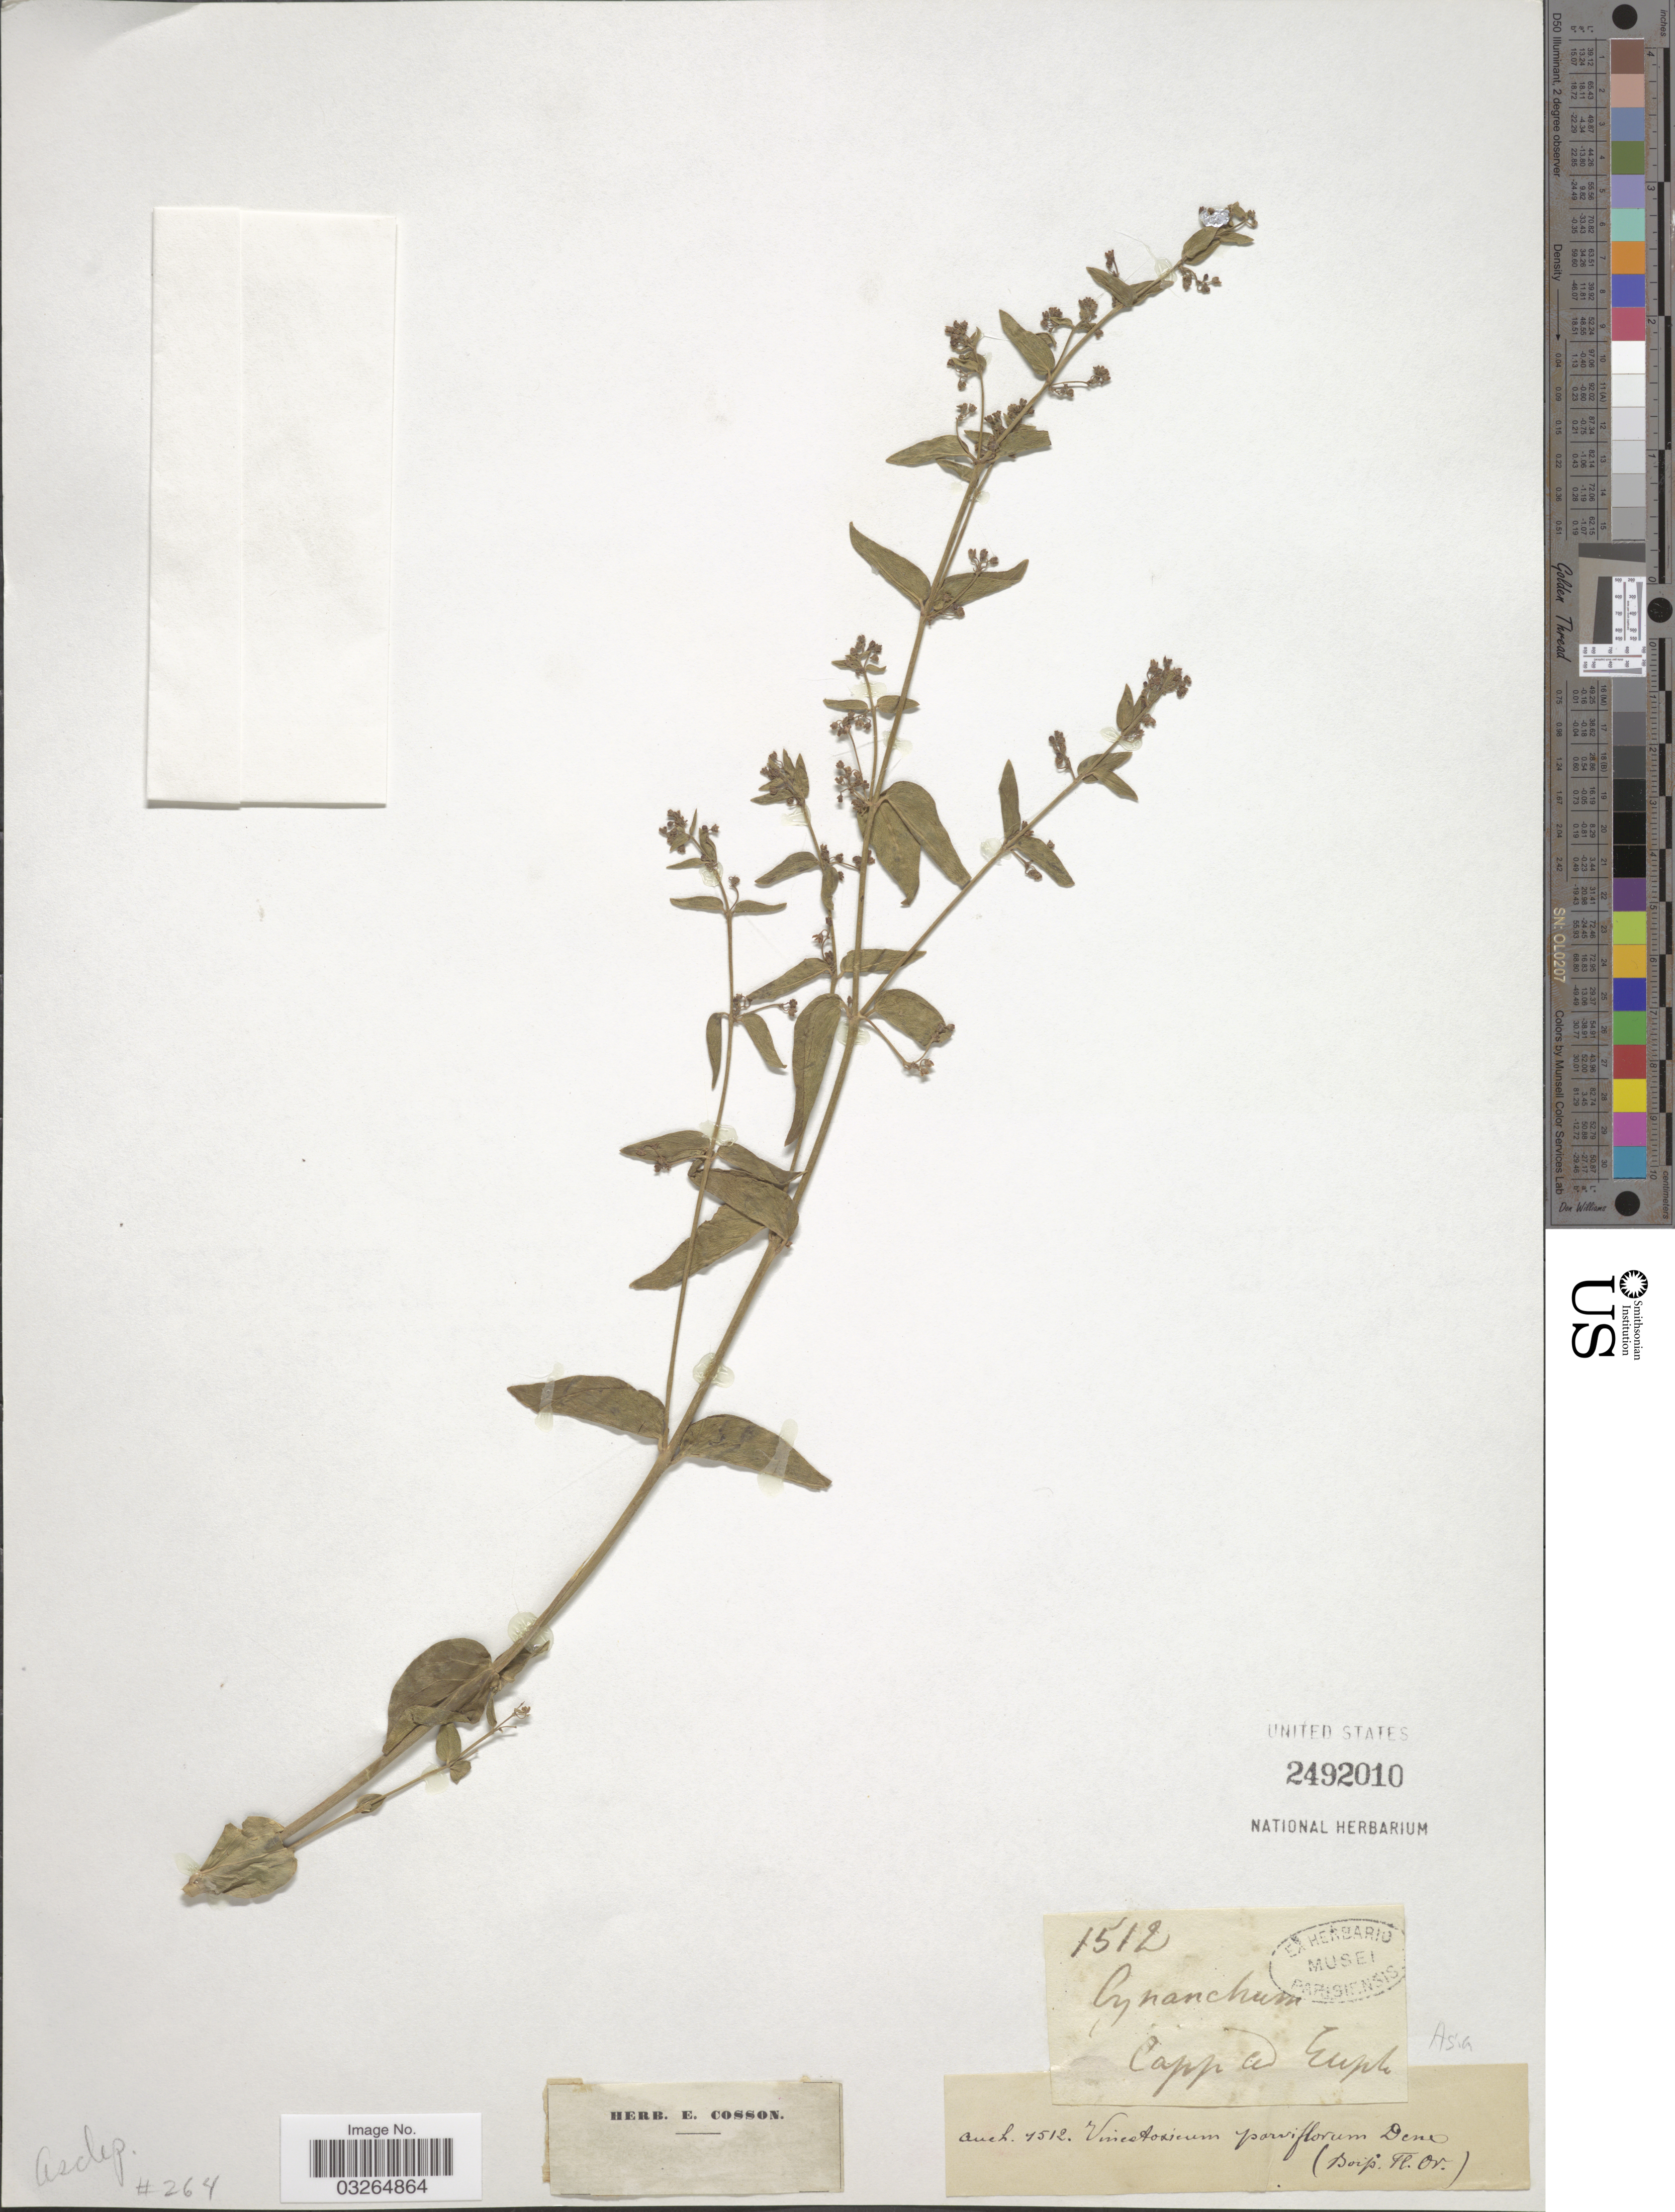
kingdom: Plantae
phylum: Tracheophyta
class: Magnoliopsida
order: Gentianales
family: Apocynaceae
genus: Cynanchum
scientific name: Cynanchum vincetoxicum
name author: Pers.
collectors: ex herb. E. Cosson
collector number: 1512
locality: Asia. Cappa Eupla. [interpreted]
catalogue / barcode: US 2492010